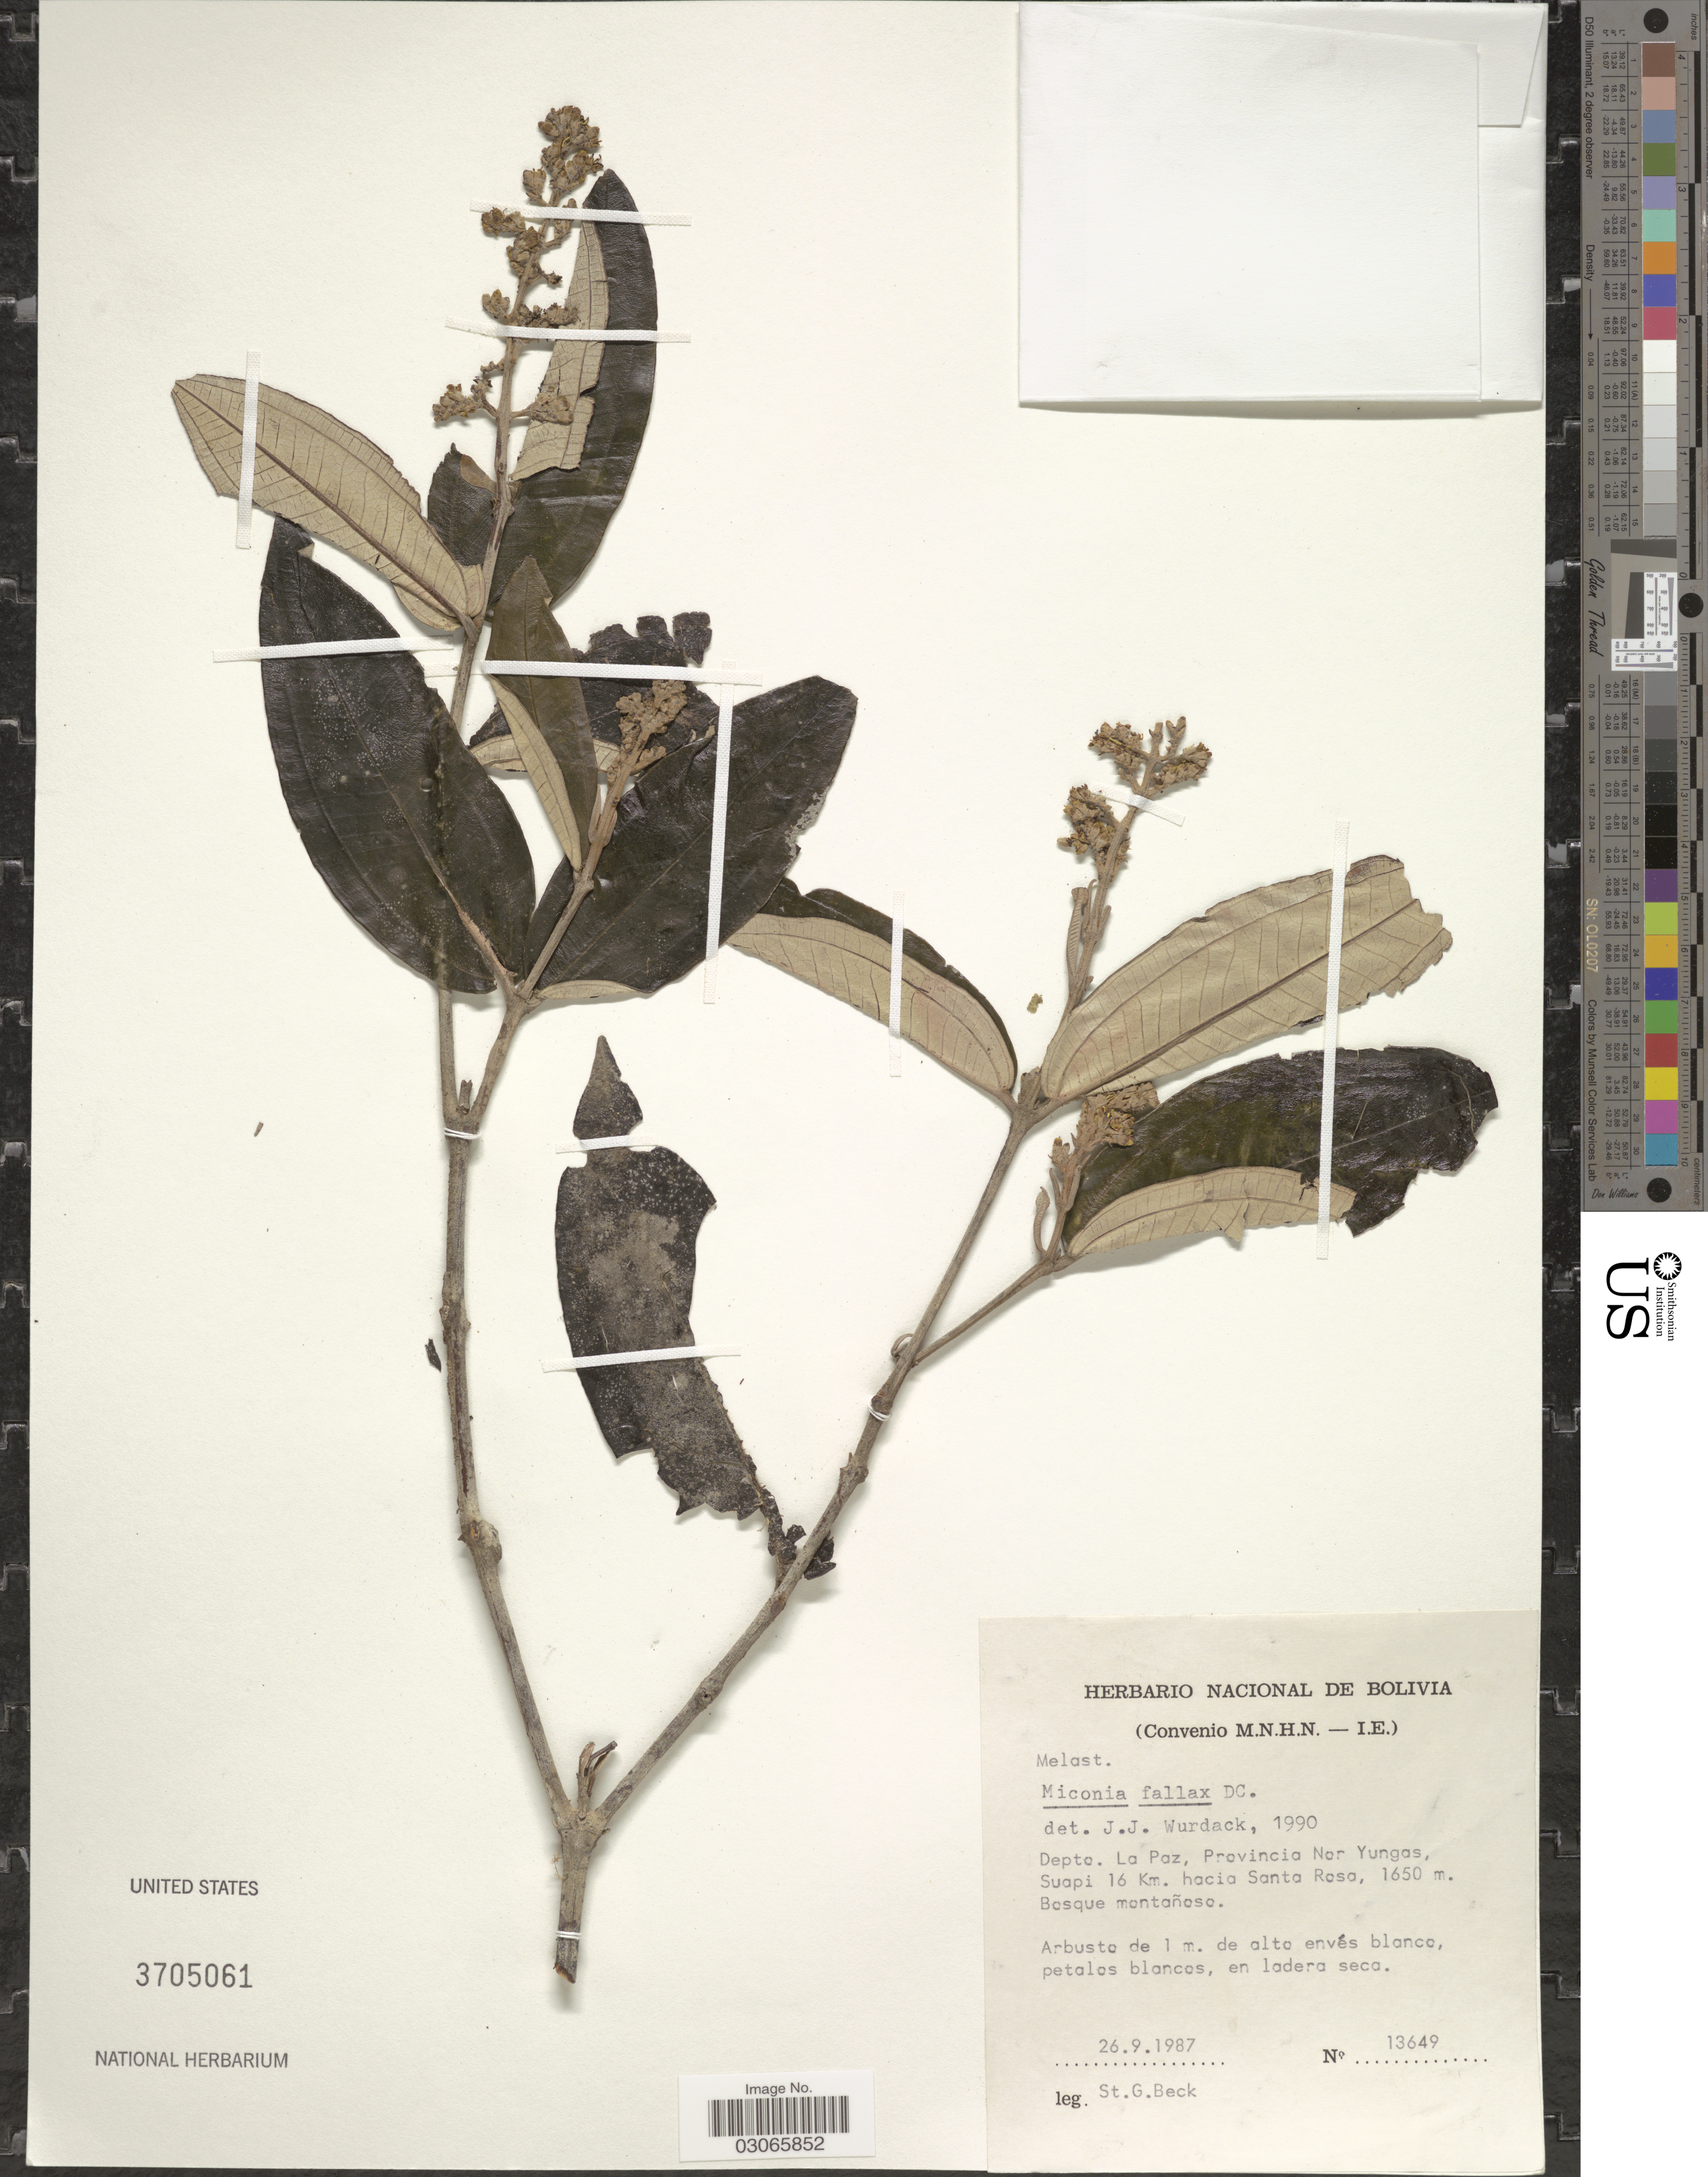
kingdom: Plantae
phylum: Tracheophyta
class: Magnoliopsida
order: Myrtales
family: Melastomataceae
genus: Miconia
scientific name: Miconia fallax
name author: DC.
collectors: S. G. Beck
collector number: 13649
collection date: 1987-09-26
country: Bolivia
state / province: La Paz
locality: Depto. La Paz, Provincia Nor Yungas, Suapi 16 Km. hacia Santa Rosa.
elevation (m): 1650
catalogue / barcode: US 3705061